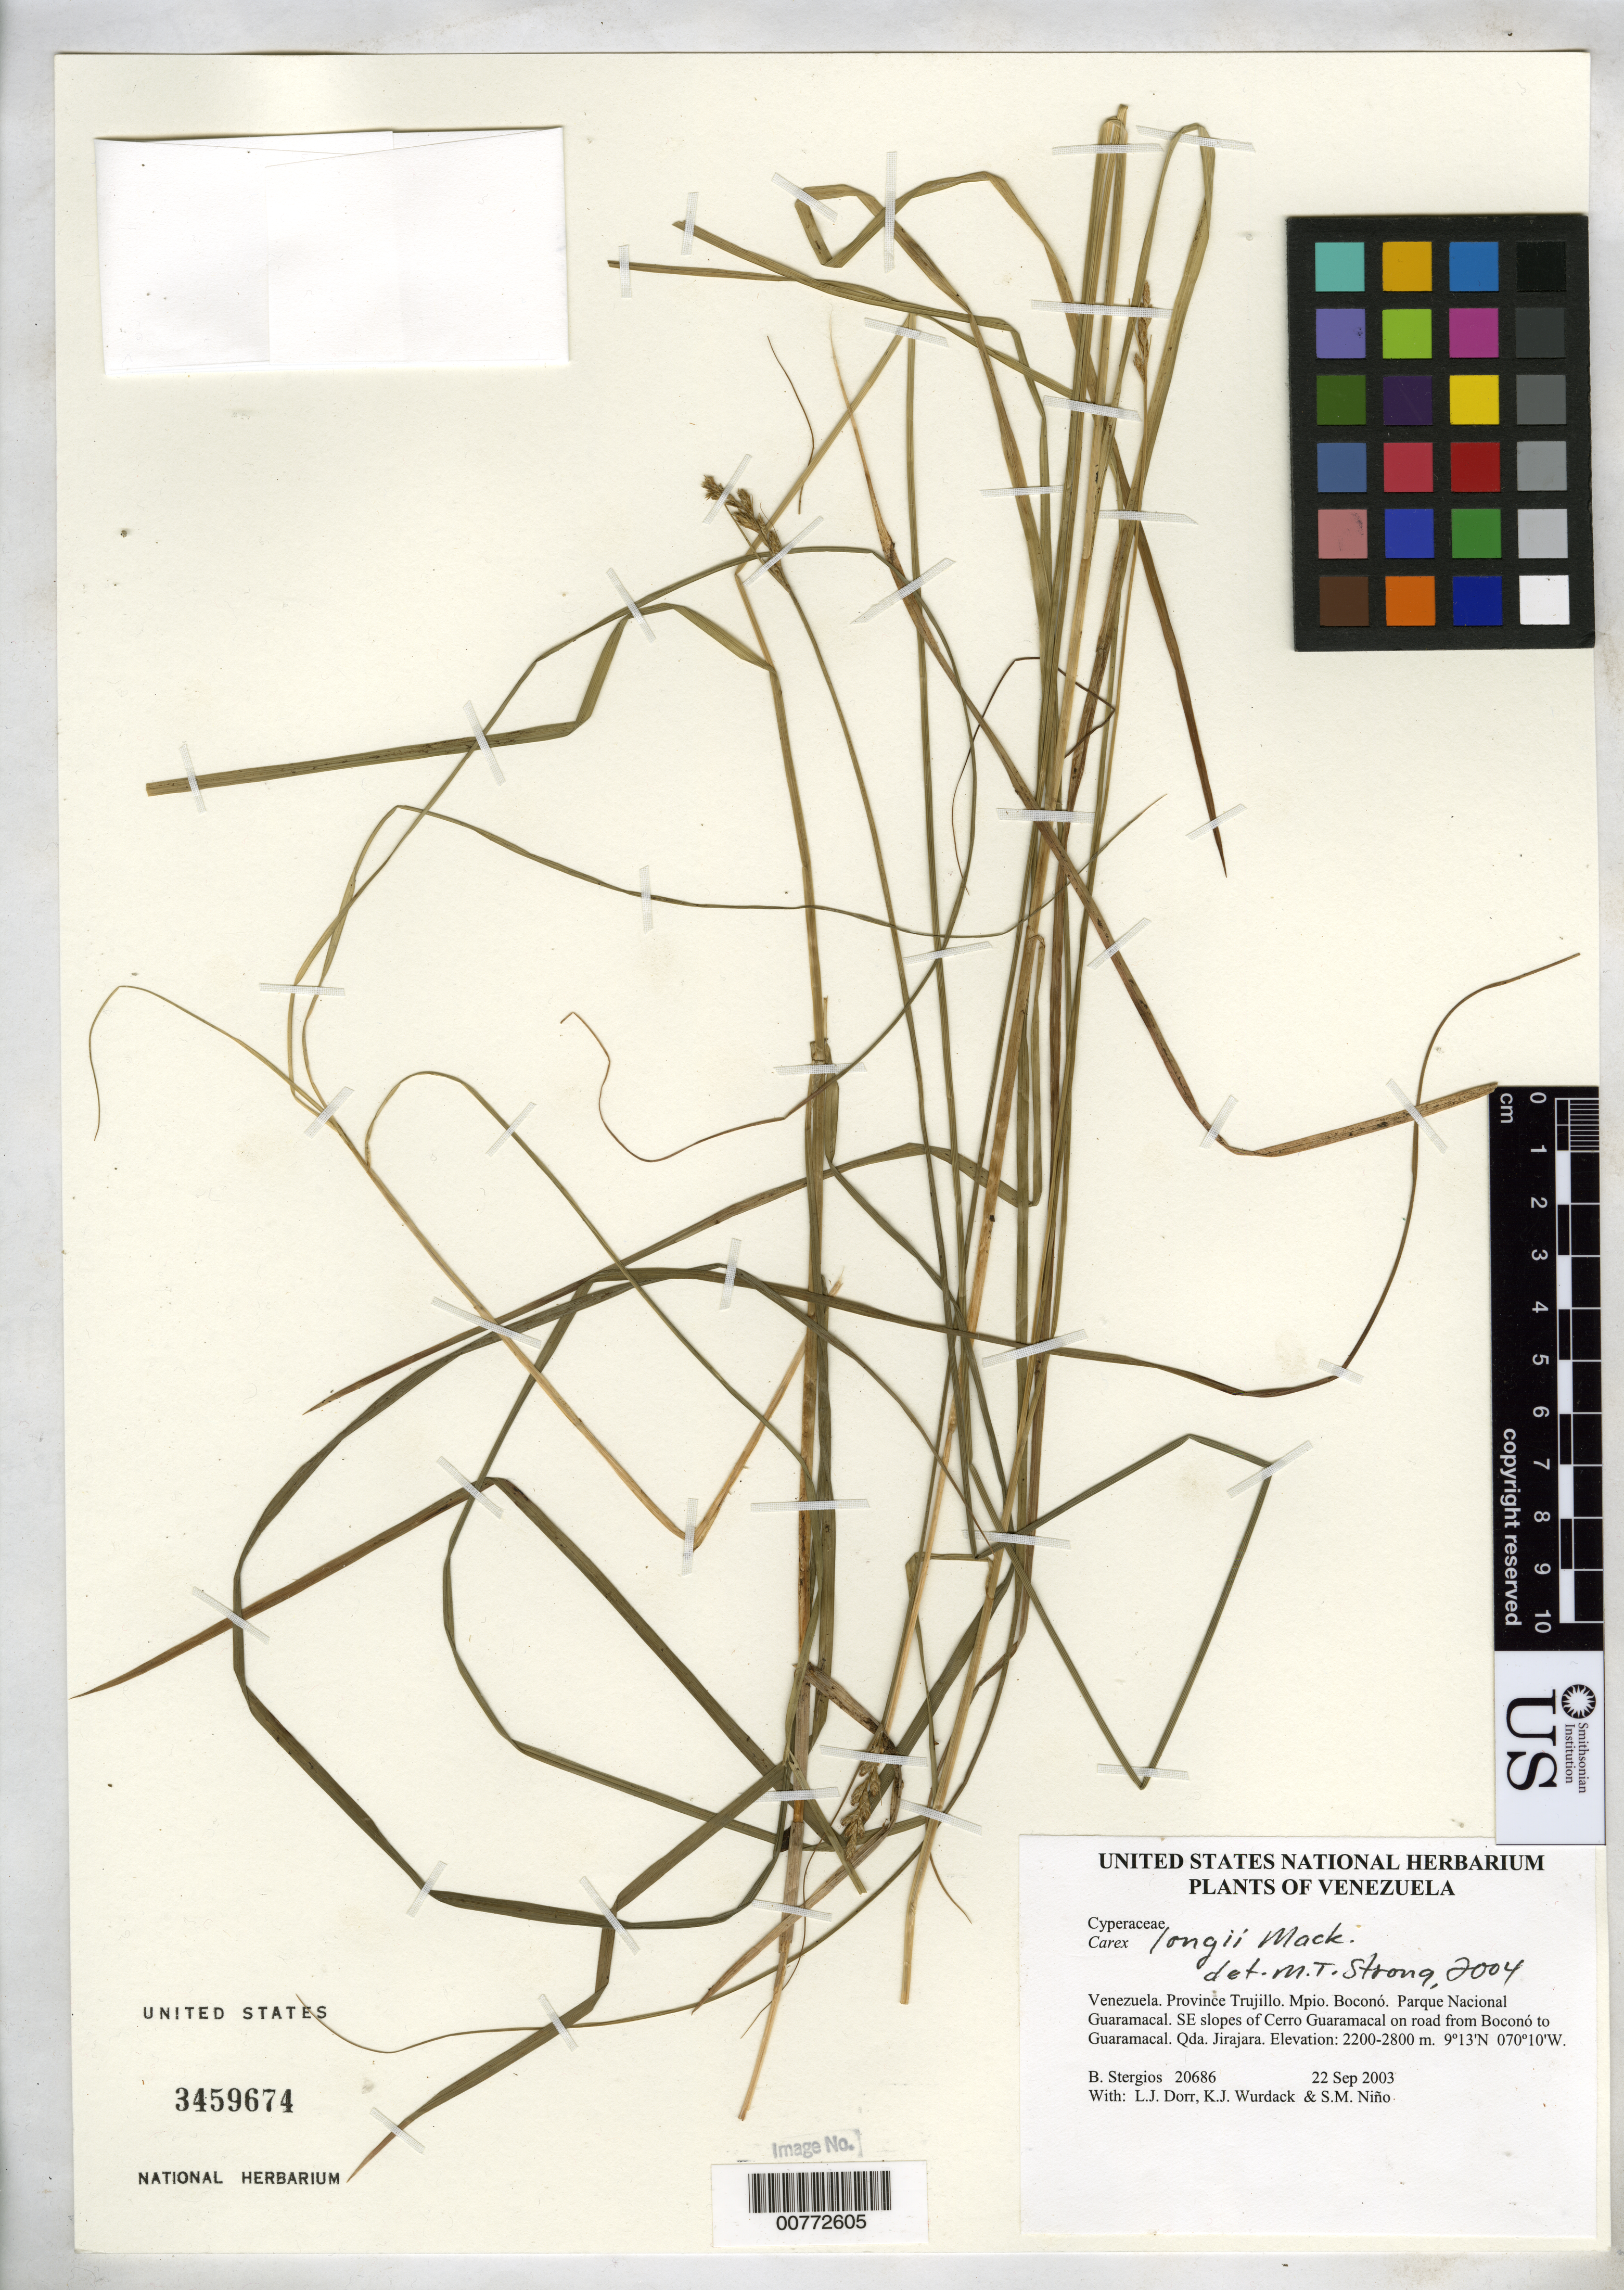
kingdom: Plantae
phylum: Tracheophyta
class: Liliopsida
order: Poales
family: Cyperaceae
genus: Carex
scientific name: Carex longii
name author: Mack.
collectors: B. G. Stergios, L. J. Dorr, K. Wurdack & S. M. Niño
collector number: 20686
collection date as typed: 22 Sep 2003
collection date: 2003-09-22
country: Venezuela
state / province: Trujillo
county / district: Boconó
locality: Parque Nacional Guaramacal. SE slopes of Cerro Guaramacal on road from Boconó to Guaramacal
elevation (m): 2200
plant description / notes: PORT, US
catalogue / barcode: US 3459674